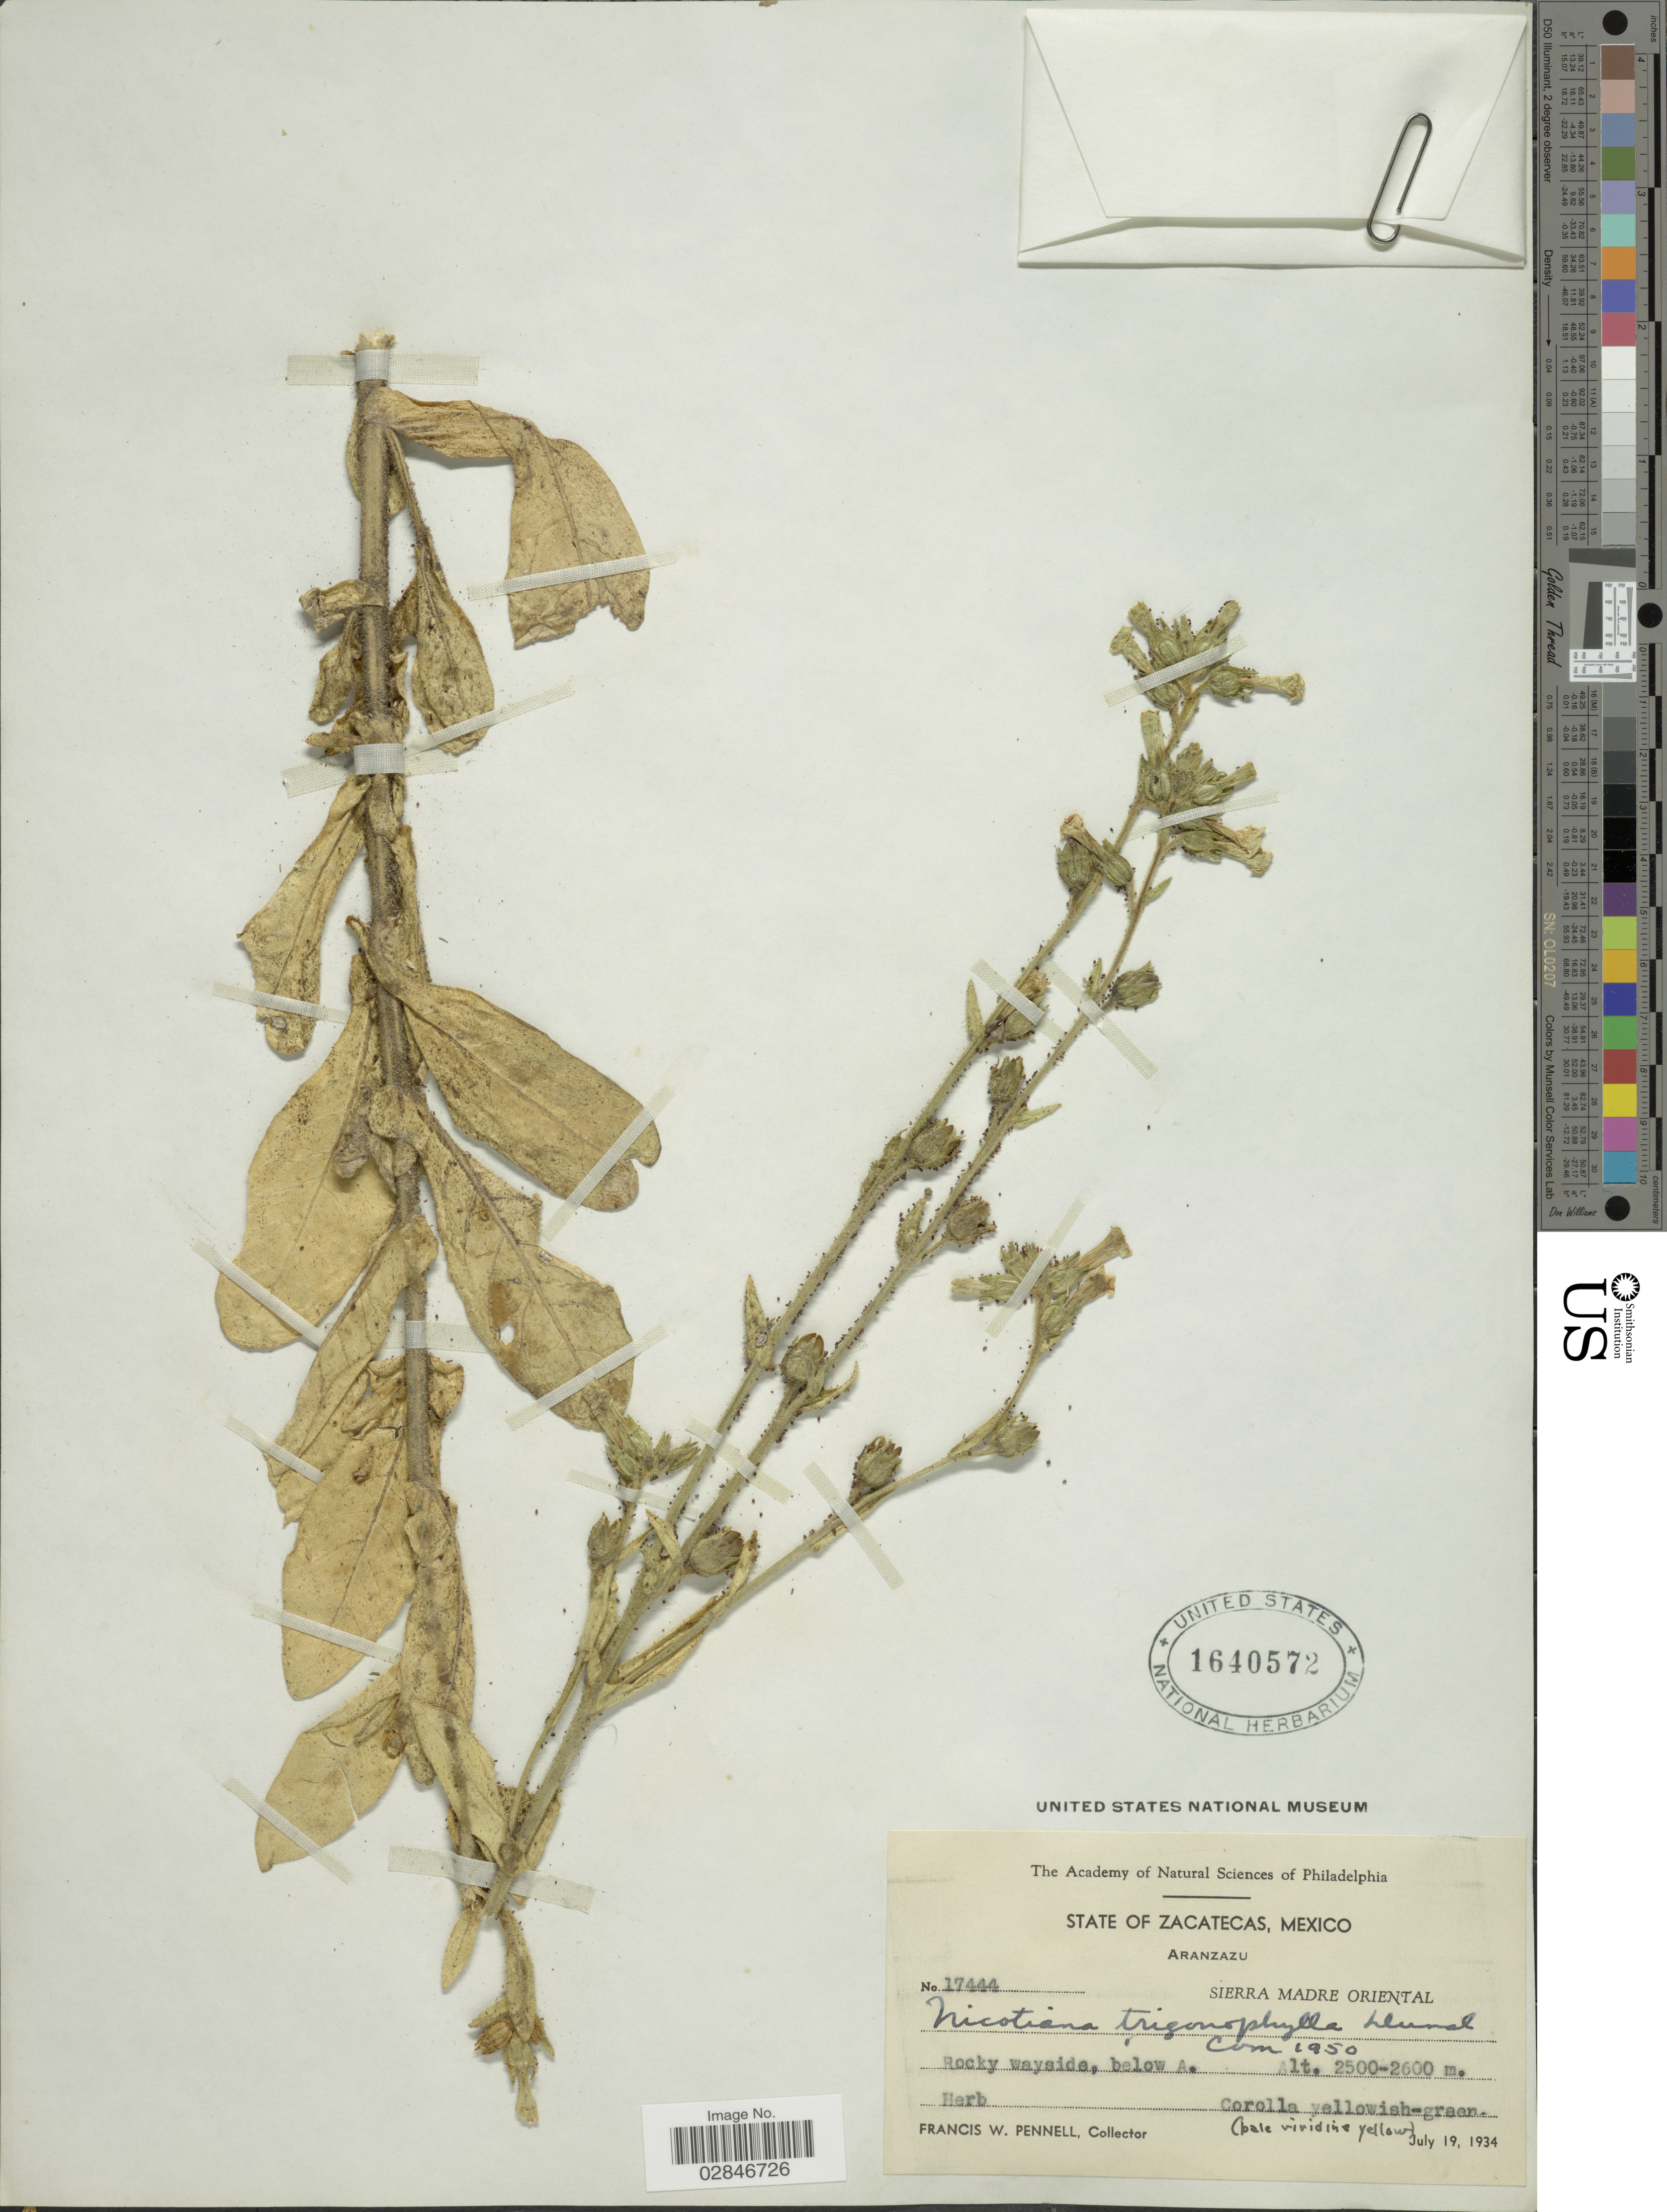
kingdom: Plantae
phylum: Tracheophyta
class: Magnoliopsida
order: Solanales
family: Solanaceae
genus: Nicotiana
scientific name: Nicotiana trigonophylla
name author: Dunal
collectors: F. W. Pennell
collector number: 17444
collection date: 1934-07-19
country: Mexico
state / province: Zacatecas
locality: Aranzazu, Sierra Madre Oriental.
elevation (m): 2500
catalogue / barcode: US 1640572